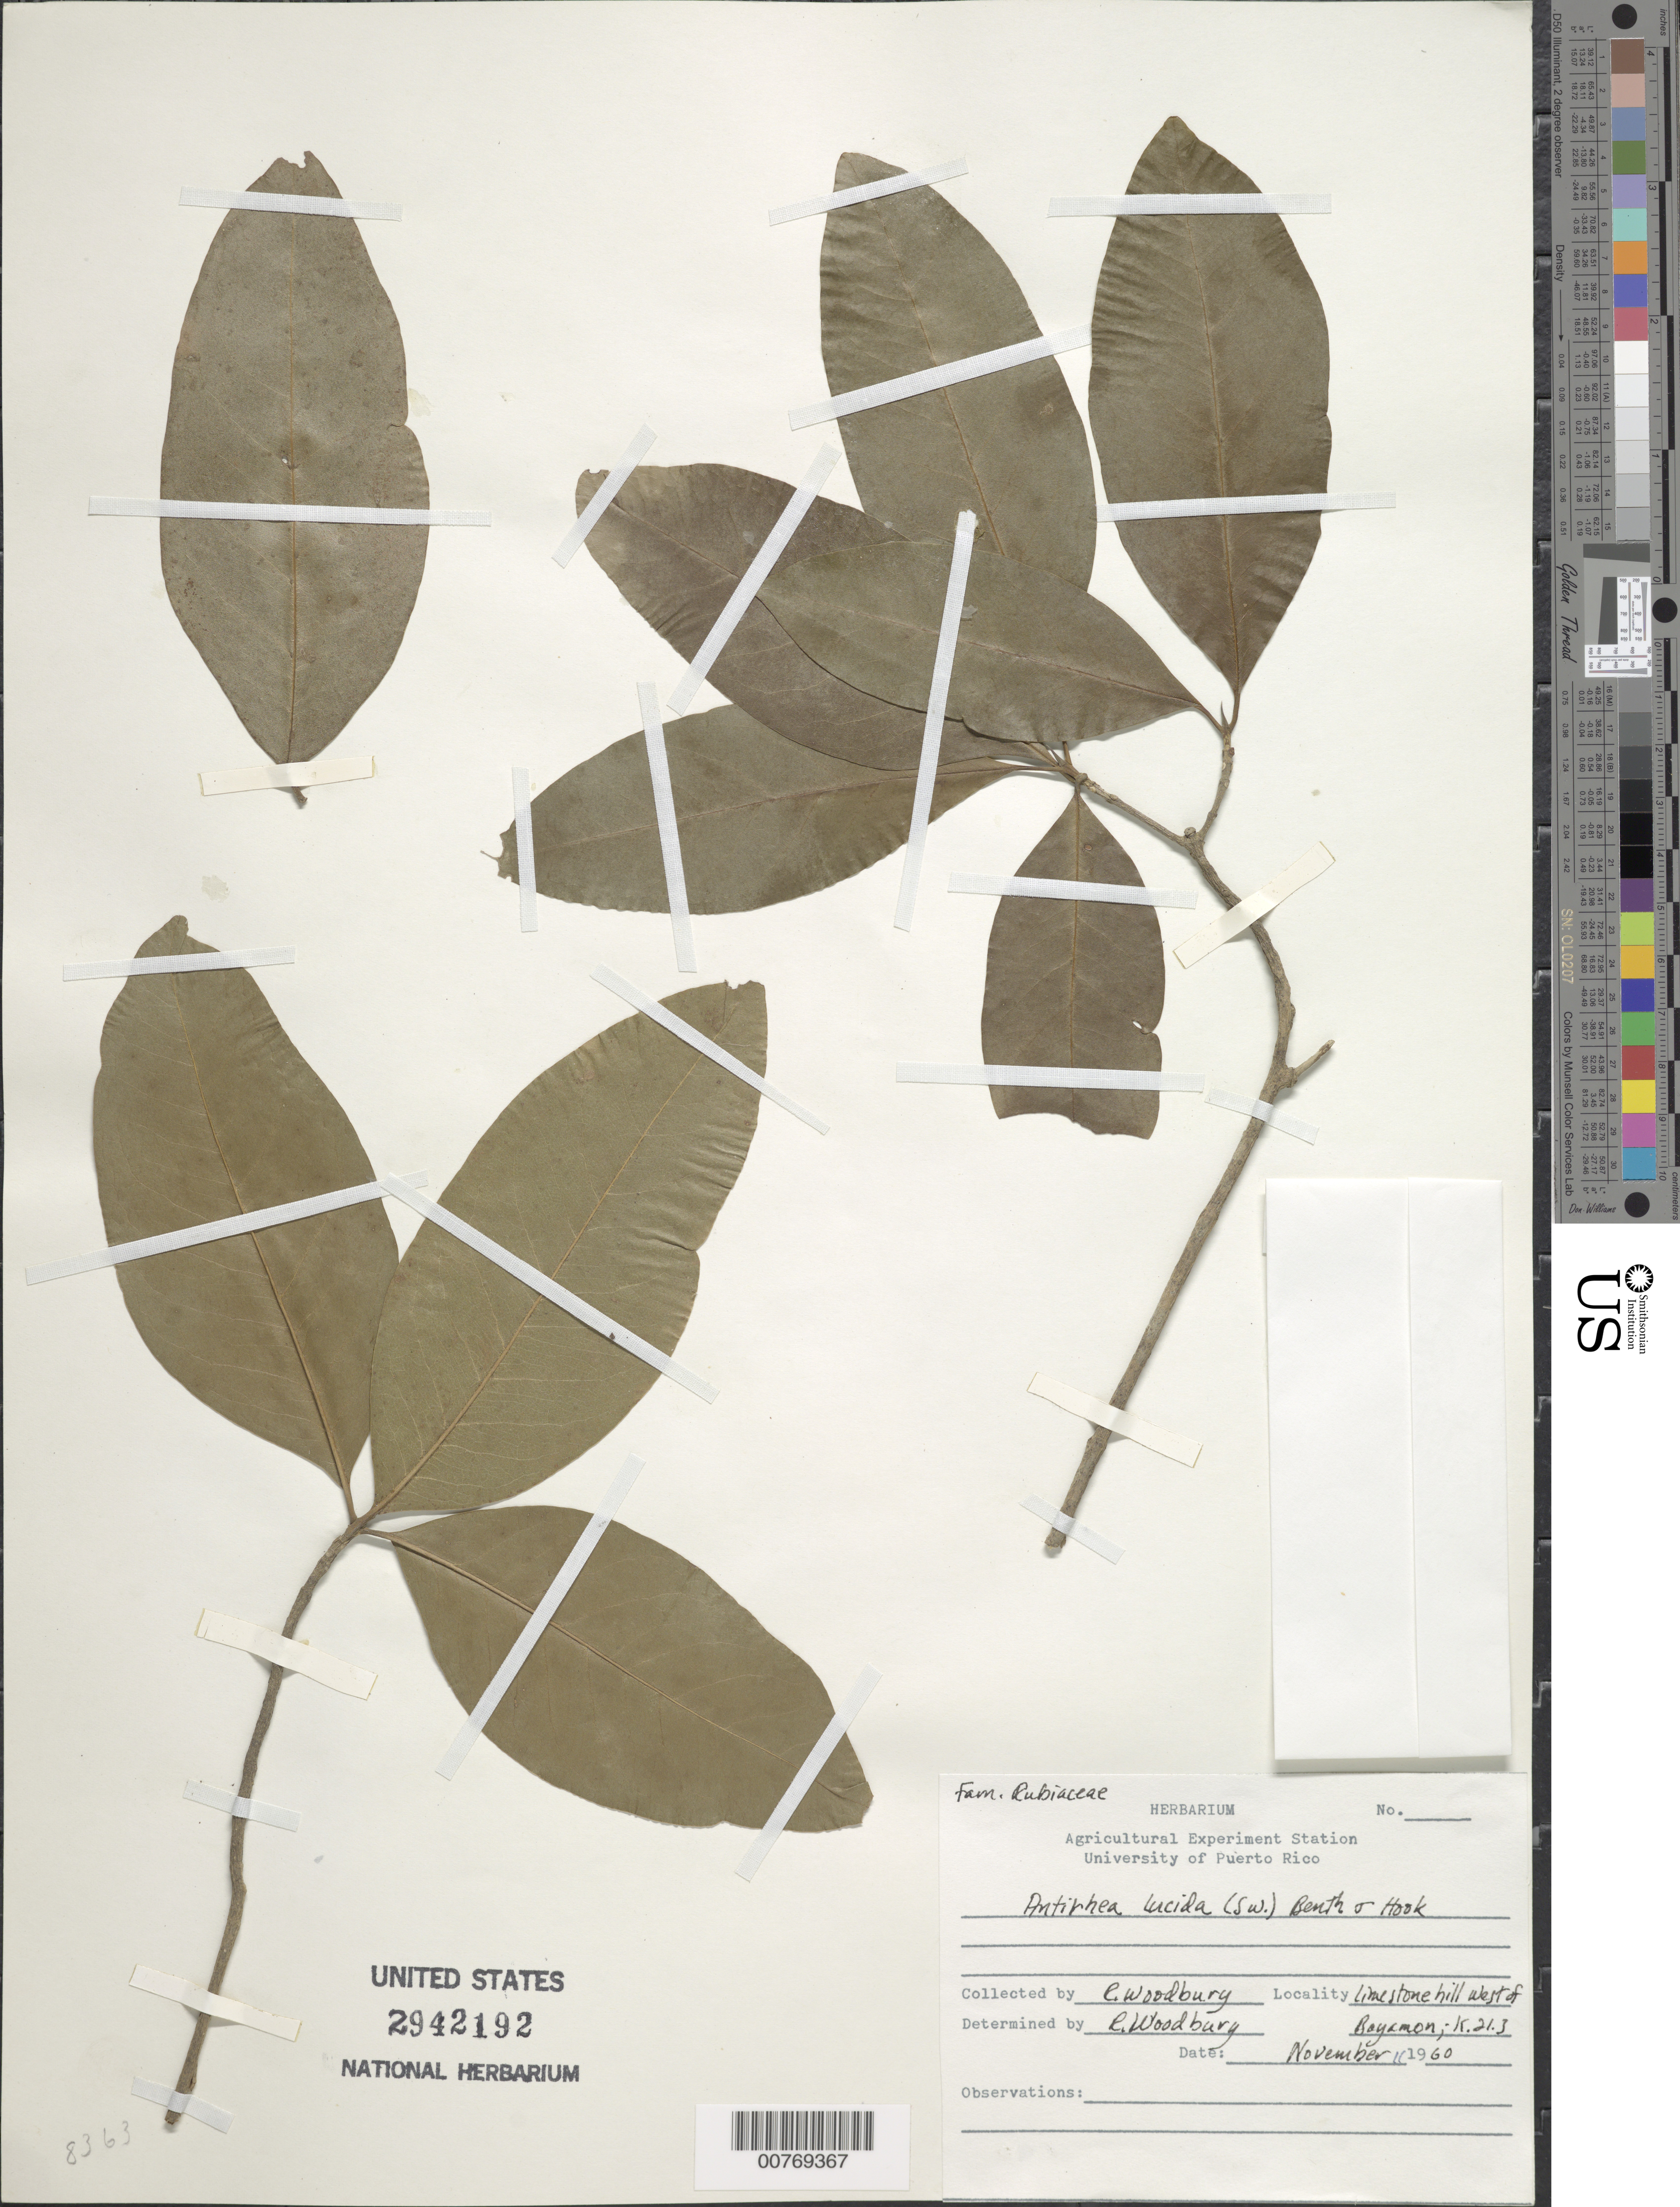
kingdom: Plantae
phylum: Tracheophyta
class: Magnoliopsida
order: Gentianales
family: Rubiaceae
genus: Stenostomum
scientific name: Stenostomum lucidum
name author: (Sw.) C.F. Gaertn.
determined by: Woodbury, R. O.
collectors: R. O. Woodbury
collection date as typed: Nov 1960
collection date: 1960-11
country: Puerto Rico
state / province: Bayamón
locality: Limestone hill W of Bayamon; km 21.3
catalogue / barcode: US 2942192